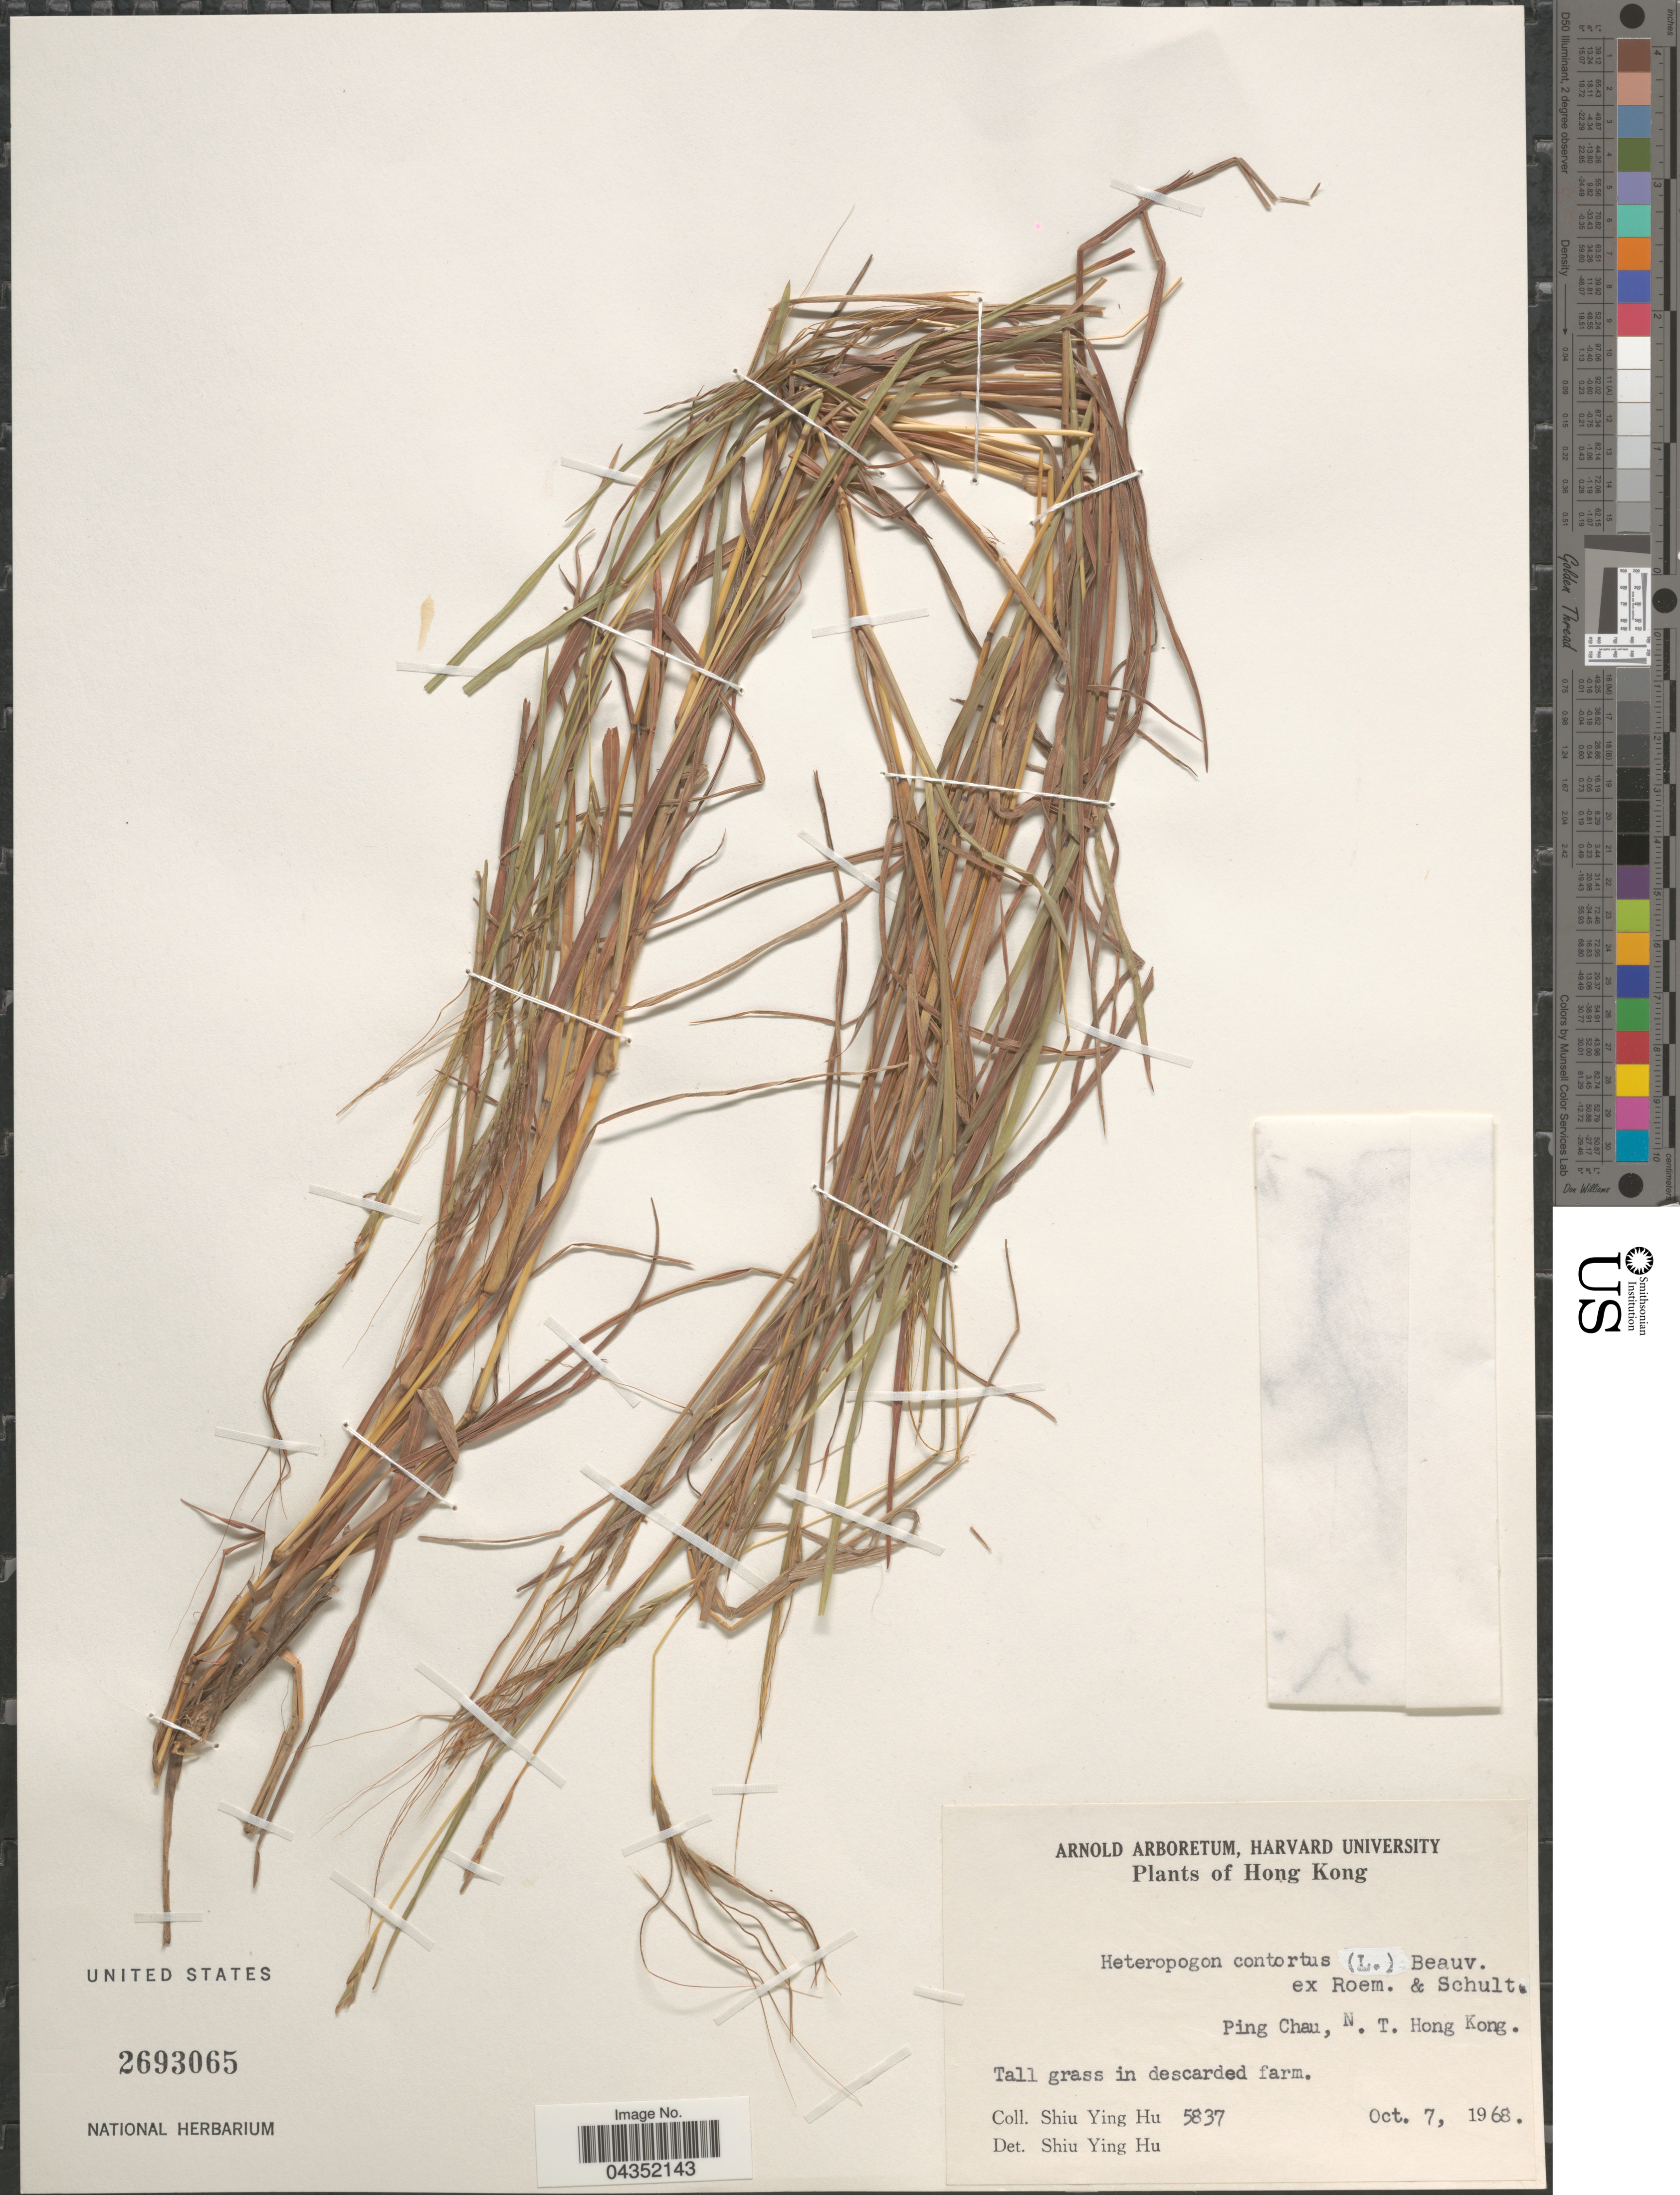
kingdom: Plantae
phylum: Tracheophyta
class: Liliopsida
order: Poales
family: Poaceae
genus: Heteropogon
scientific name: Heteropogon contortus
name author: (L.) P. Beauv. ex Roem. & Schult.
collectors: S. Y. Hu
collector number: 5837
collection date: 1968-10-07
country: China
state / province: Hong Kong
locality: Ping Chau, N. T. Hong Kong.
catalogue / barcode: US 2693065